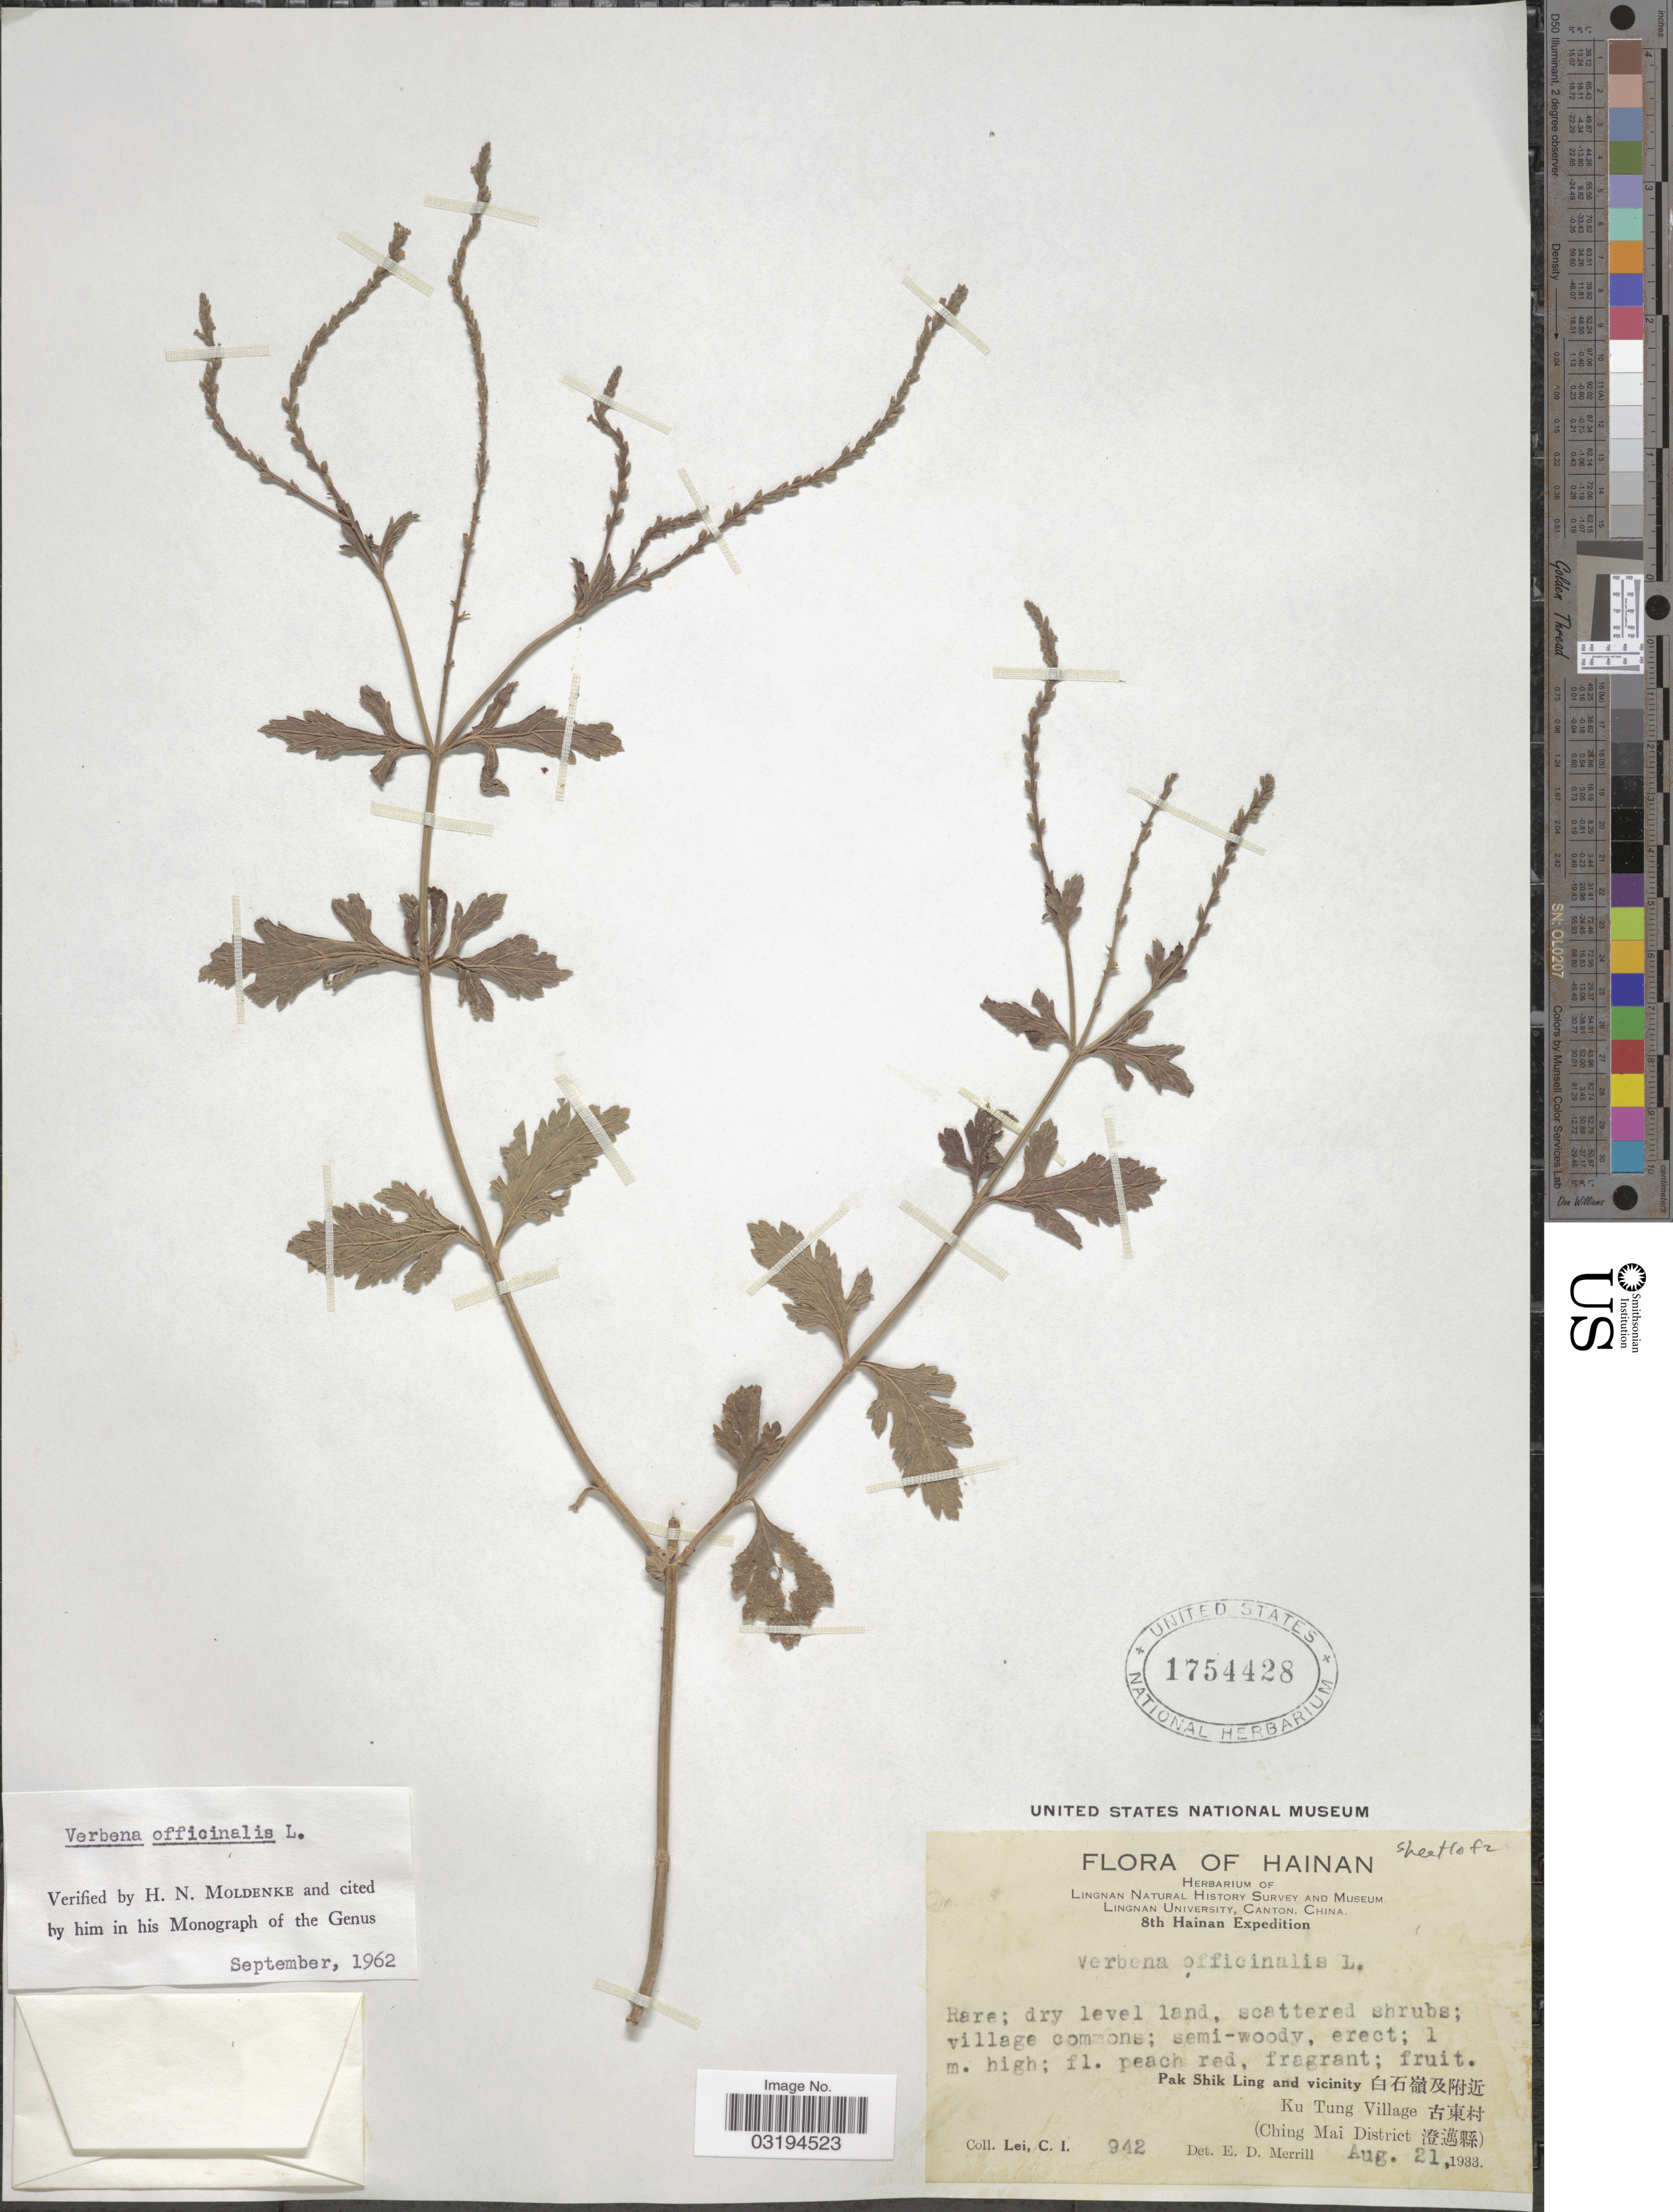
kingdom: Plantae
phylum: Tracheophyta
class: Magnoliopsida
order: Lamiales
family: Verbenaceae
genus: Verbena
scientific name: Verbena officinalis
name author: L.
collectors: C. I. Lei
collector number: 942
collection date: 1933-08-21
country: China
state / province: Hainan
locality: Pak Shik Ling and vicinity. Ku Tung Village, (Ching Mai District).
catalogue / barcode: US 1754428